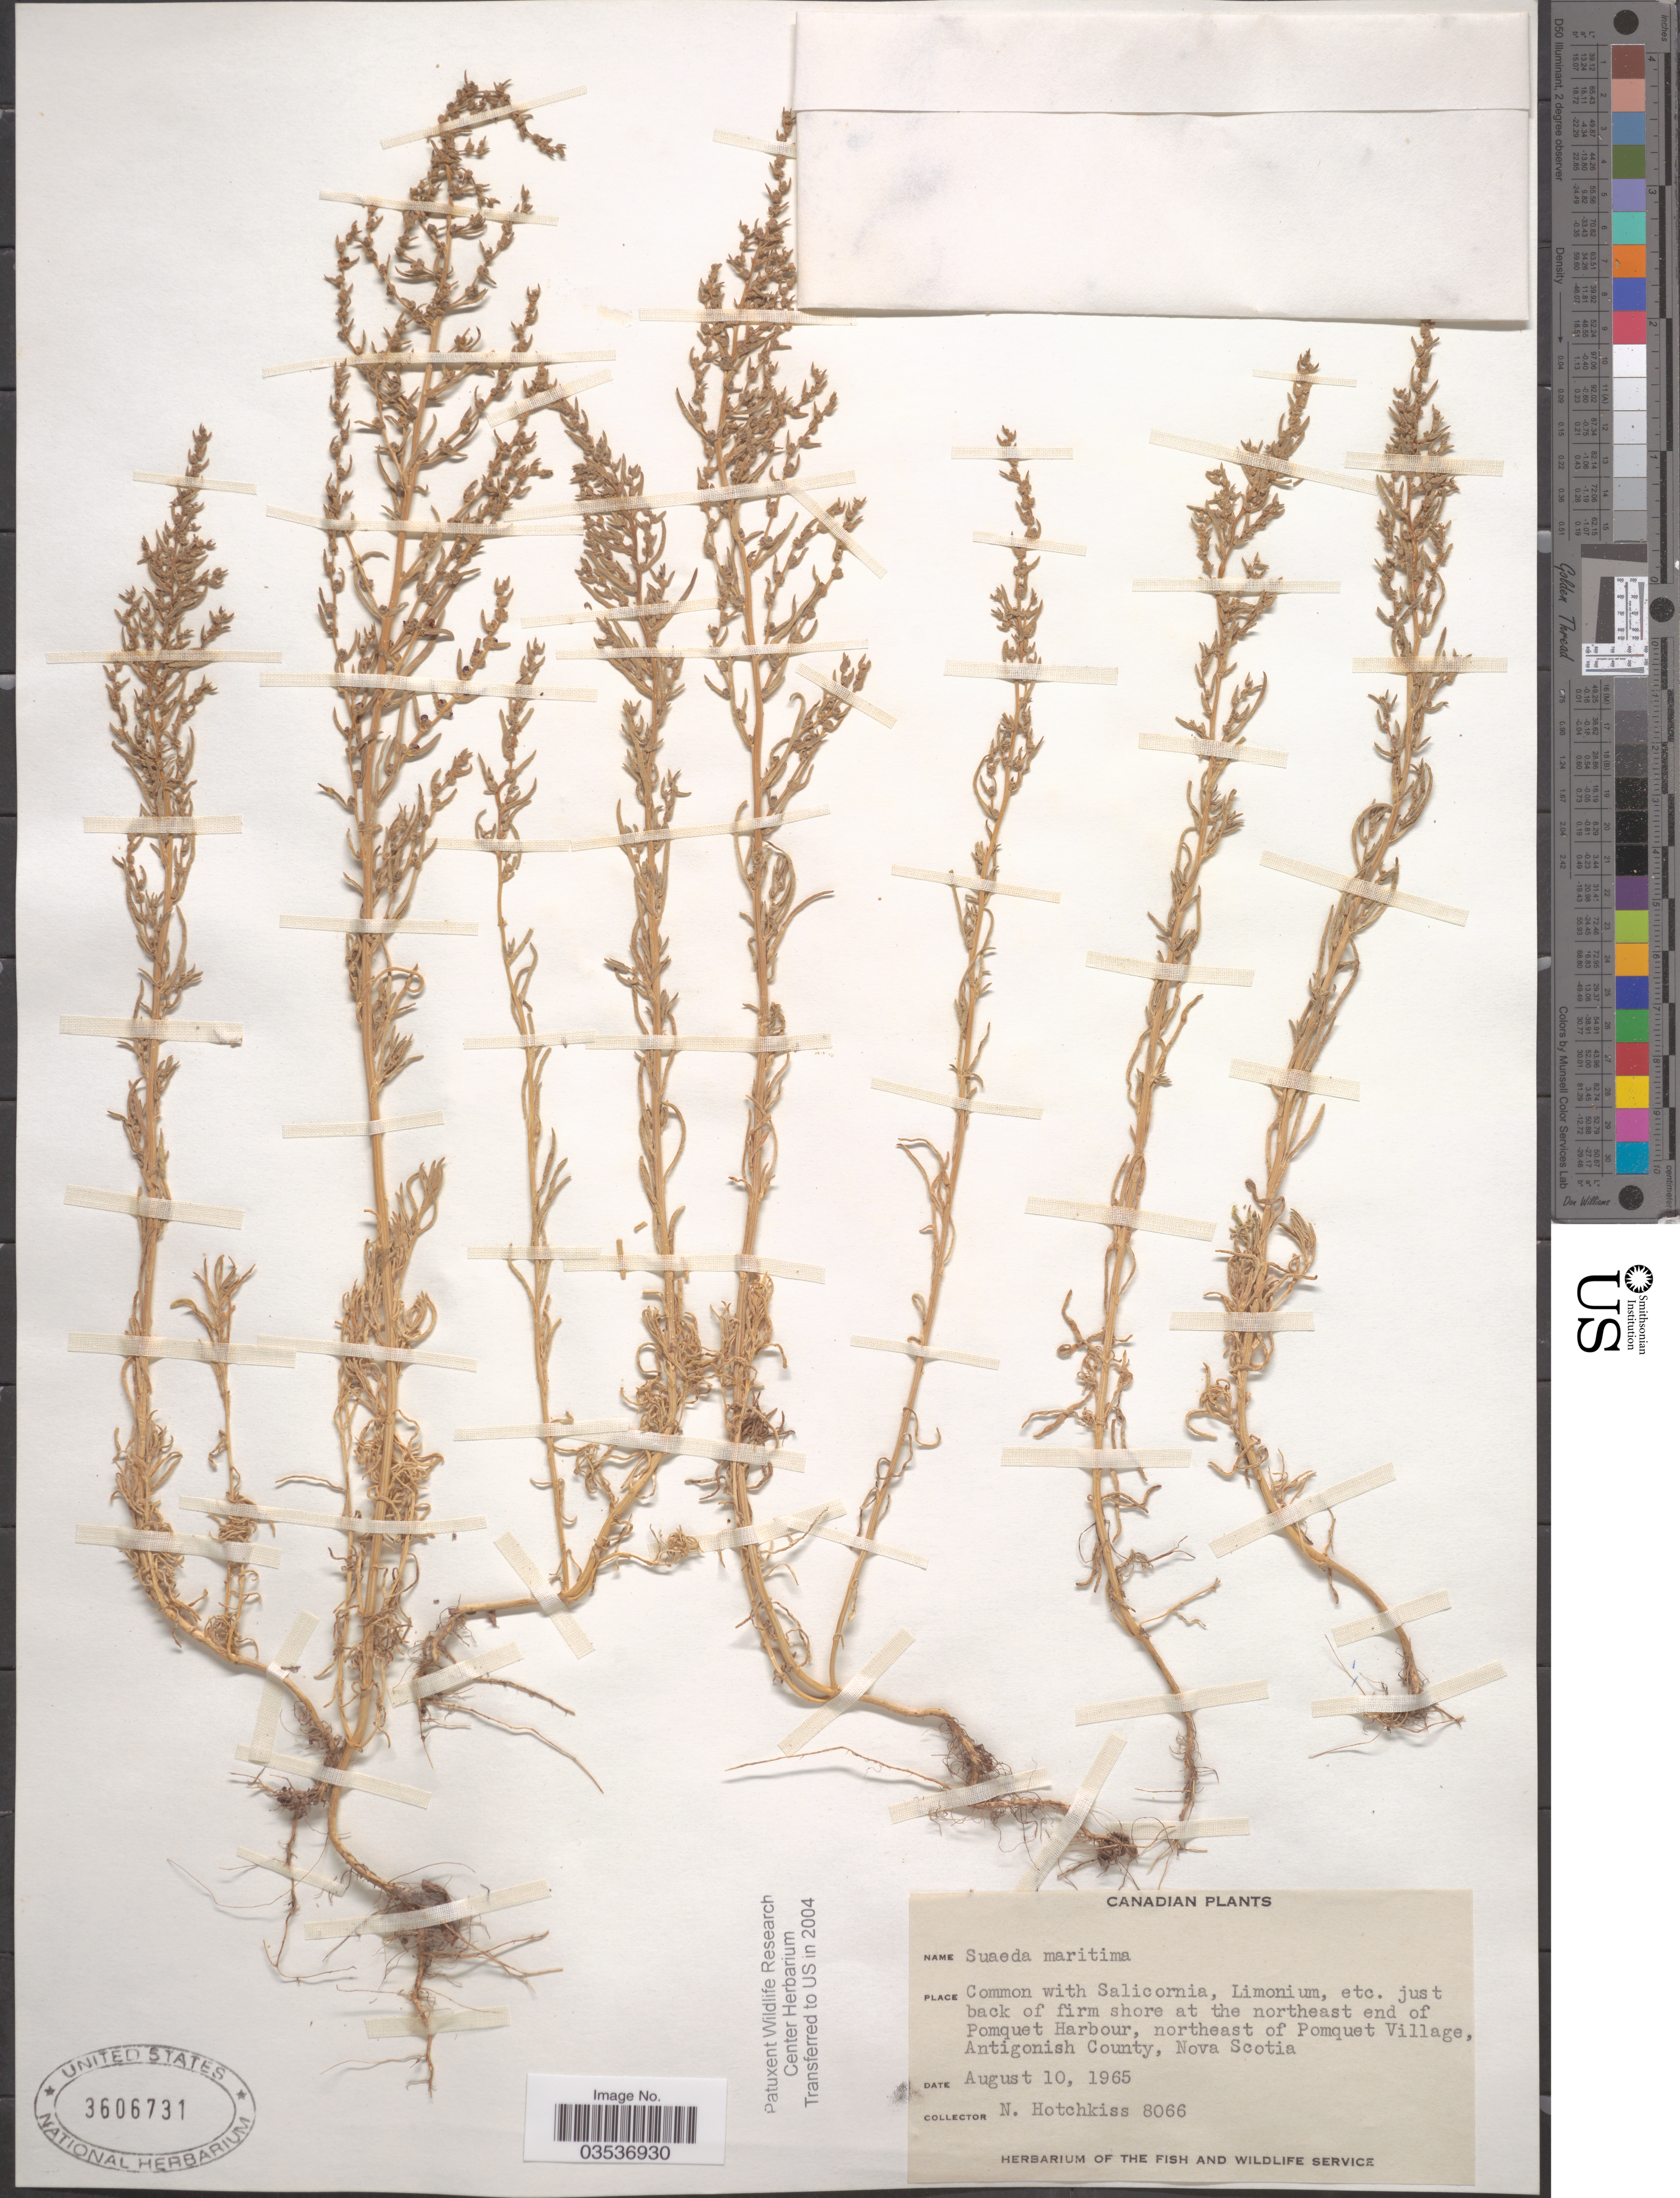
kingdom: Plantae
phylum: Tracheophyta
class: Magnoliopsida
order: Caryophyllales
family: Amaranthaceae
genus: Suaeda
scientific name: Suaeda maritima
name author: (L.) Dumort.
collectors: N. Hotchkiss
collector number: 8066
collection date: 1965-08-10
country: Canada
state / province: Nova Scotia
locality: Just back of firm shore at the northeast end of Pomquet Harbour, northeast of Pomquet Village, Antigonish County.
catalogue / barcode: US 3606731